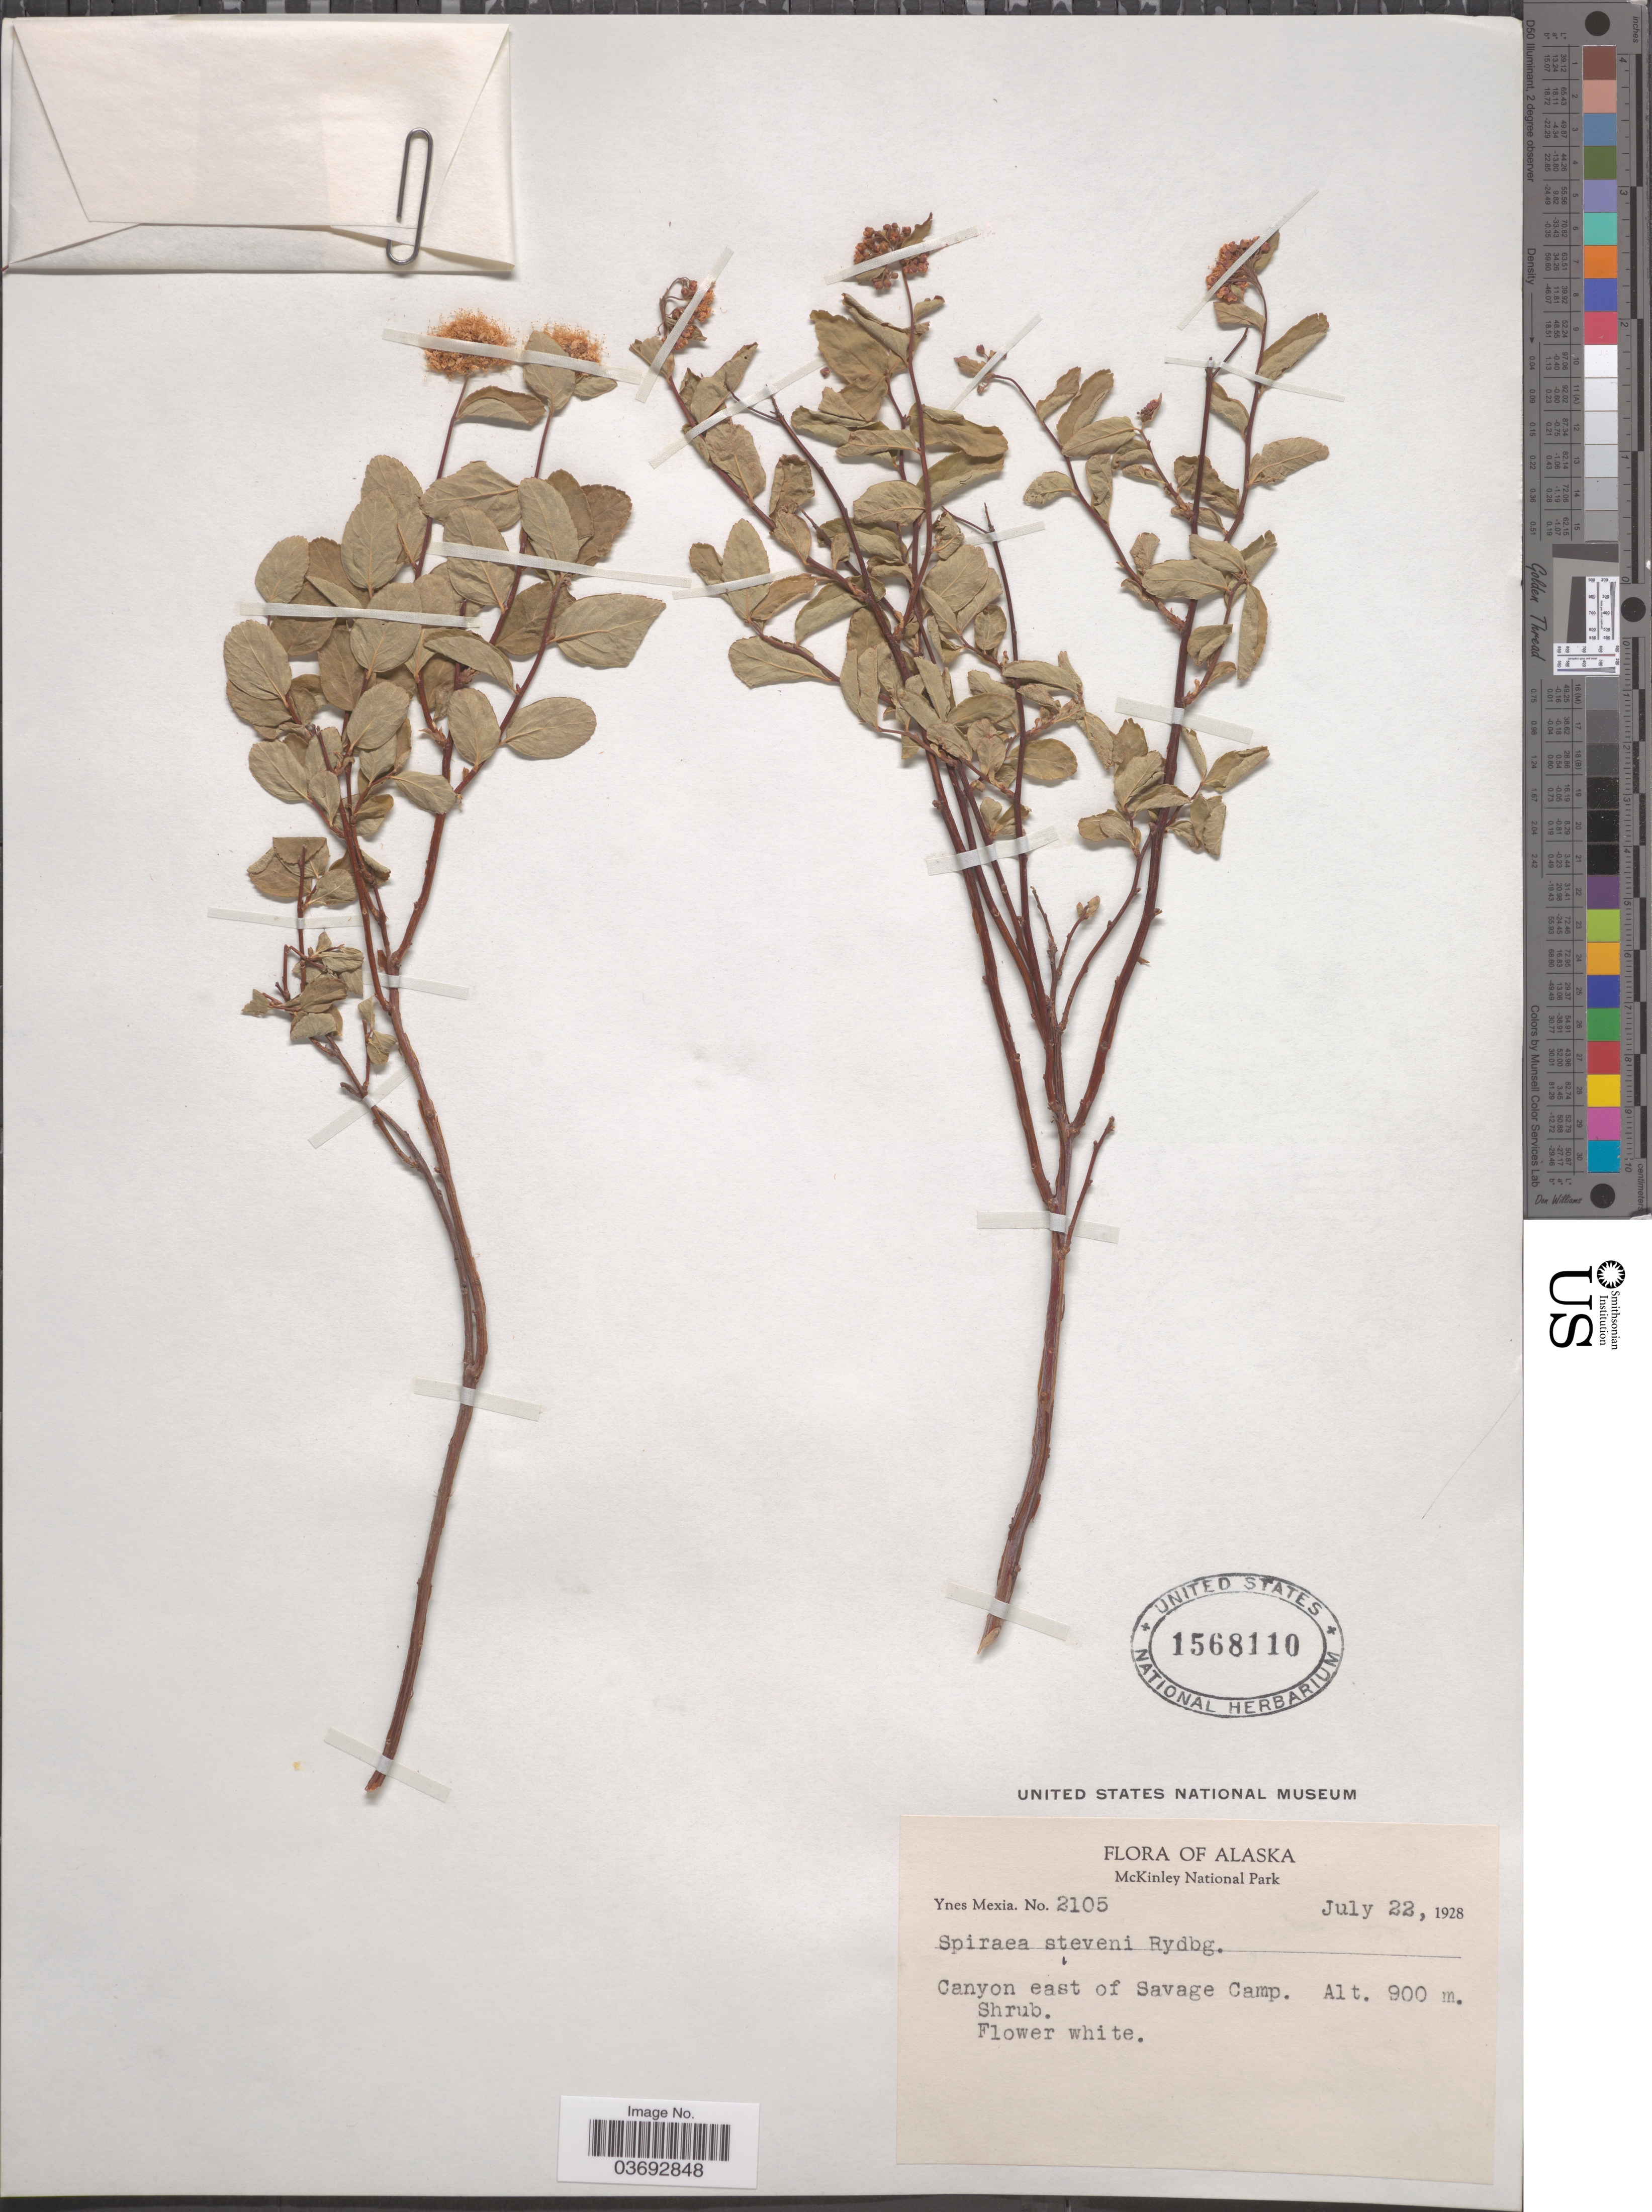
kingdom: Plantae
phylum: Tracheophyta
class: Magnoliopsida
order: Rosales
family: Rosaceae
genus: Spiraea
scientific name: Spiraea stevenii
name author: (C.K. Schneid.) Rydb.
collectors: Y. Mexia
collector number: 2105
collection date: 1928-07-22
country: United States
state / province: Alaska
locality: McKinley National Park. Canyon east of Savage Camp.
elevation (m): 900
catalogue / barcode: US 1568110